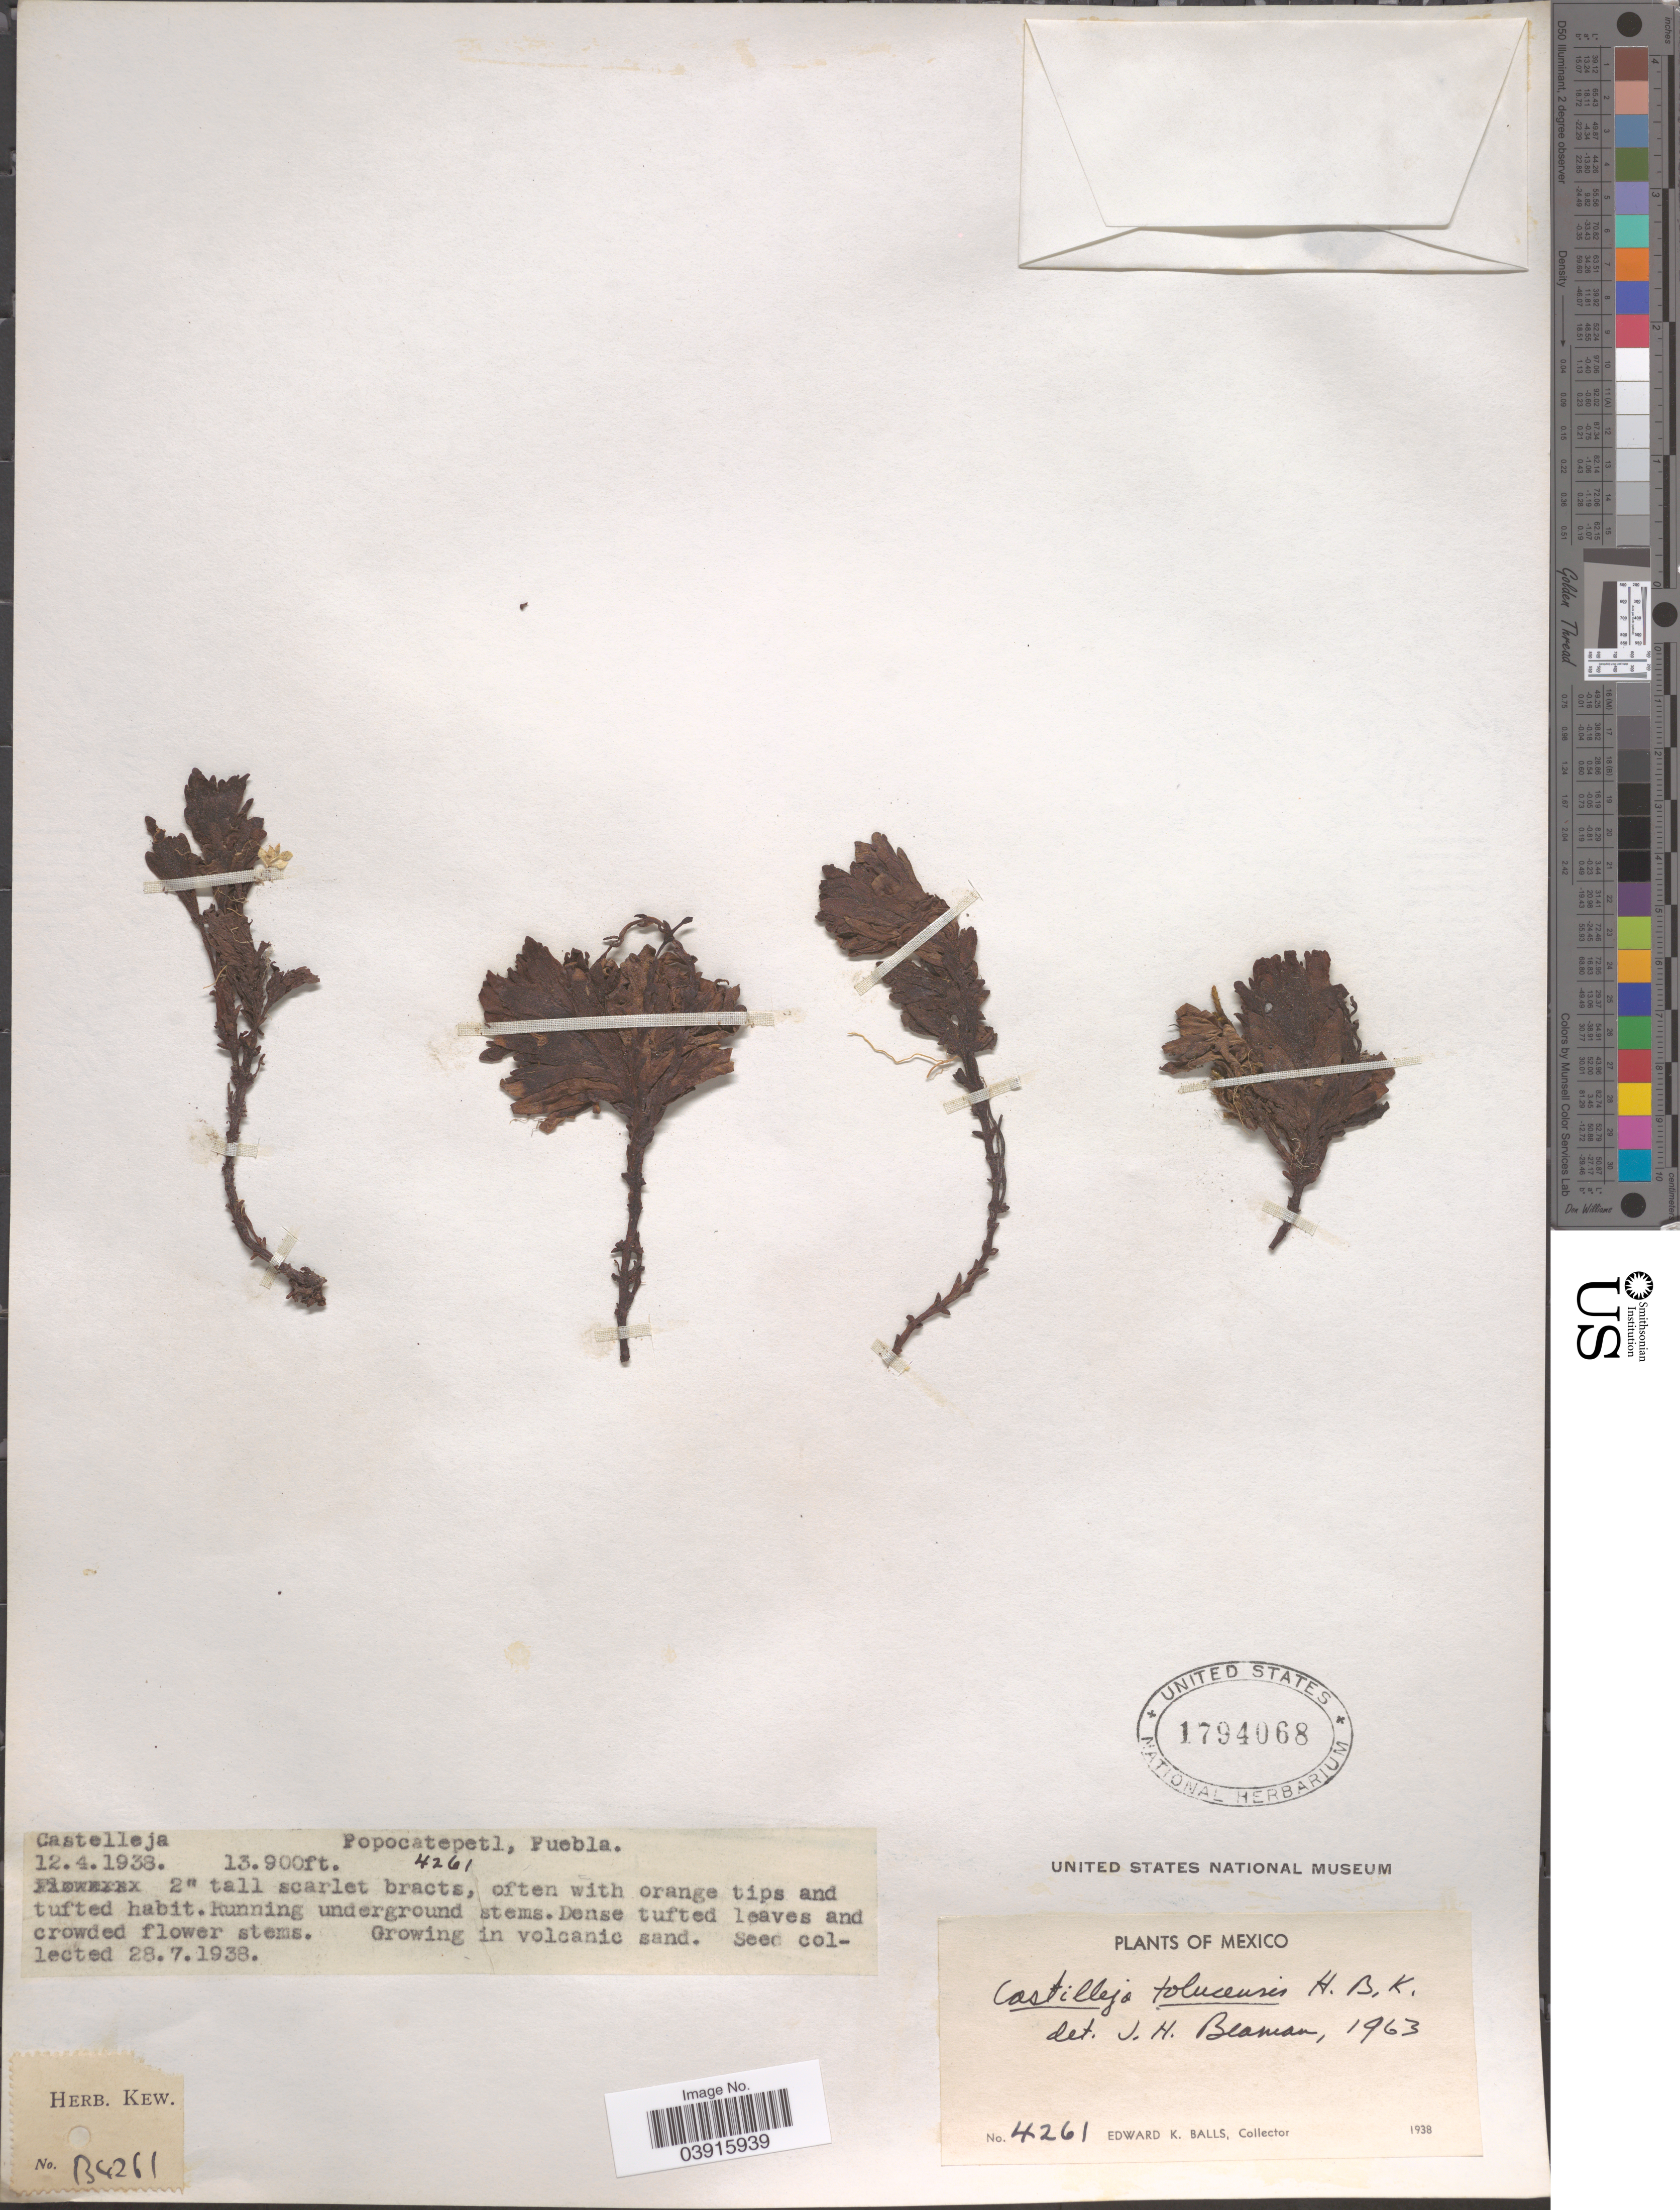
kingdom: Plantae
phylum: Tracheophyta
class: Magnoliopsida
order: Lamiales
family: Orobanchaceae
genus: Castilleja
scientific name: Castilleja toluccensis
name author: Kunth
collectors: E. K. Balls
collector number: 4261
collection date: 1938-04-12/1938-07-28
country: Mexico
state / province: Puebla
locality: Popocatepetl.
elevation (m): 4237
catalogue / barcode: US 1794068